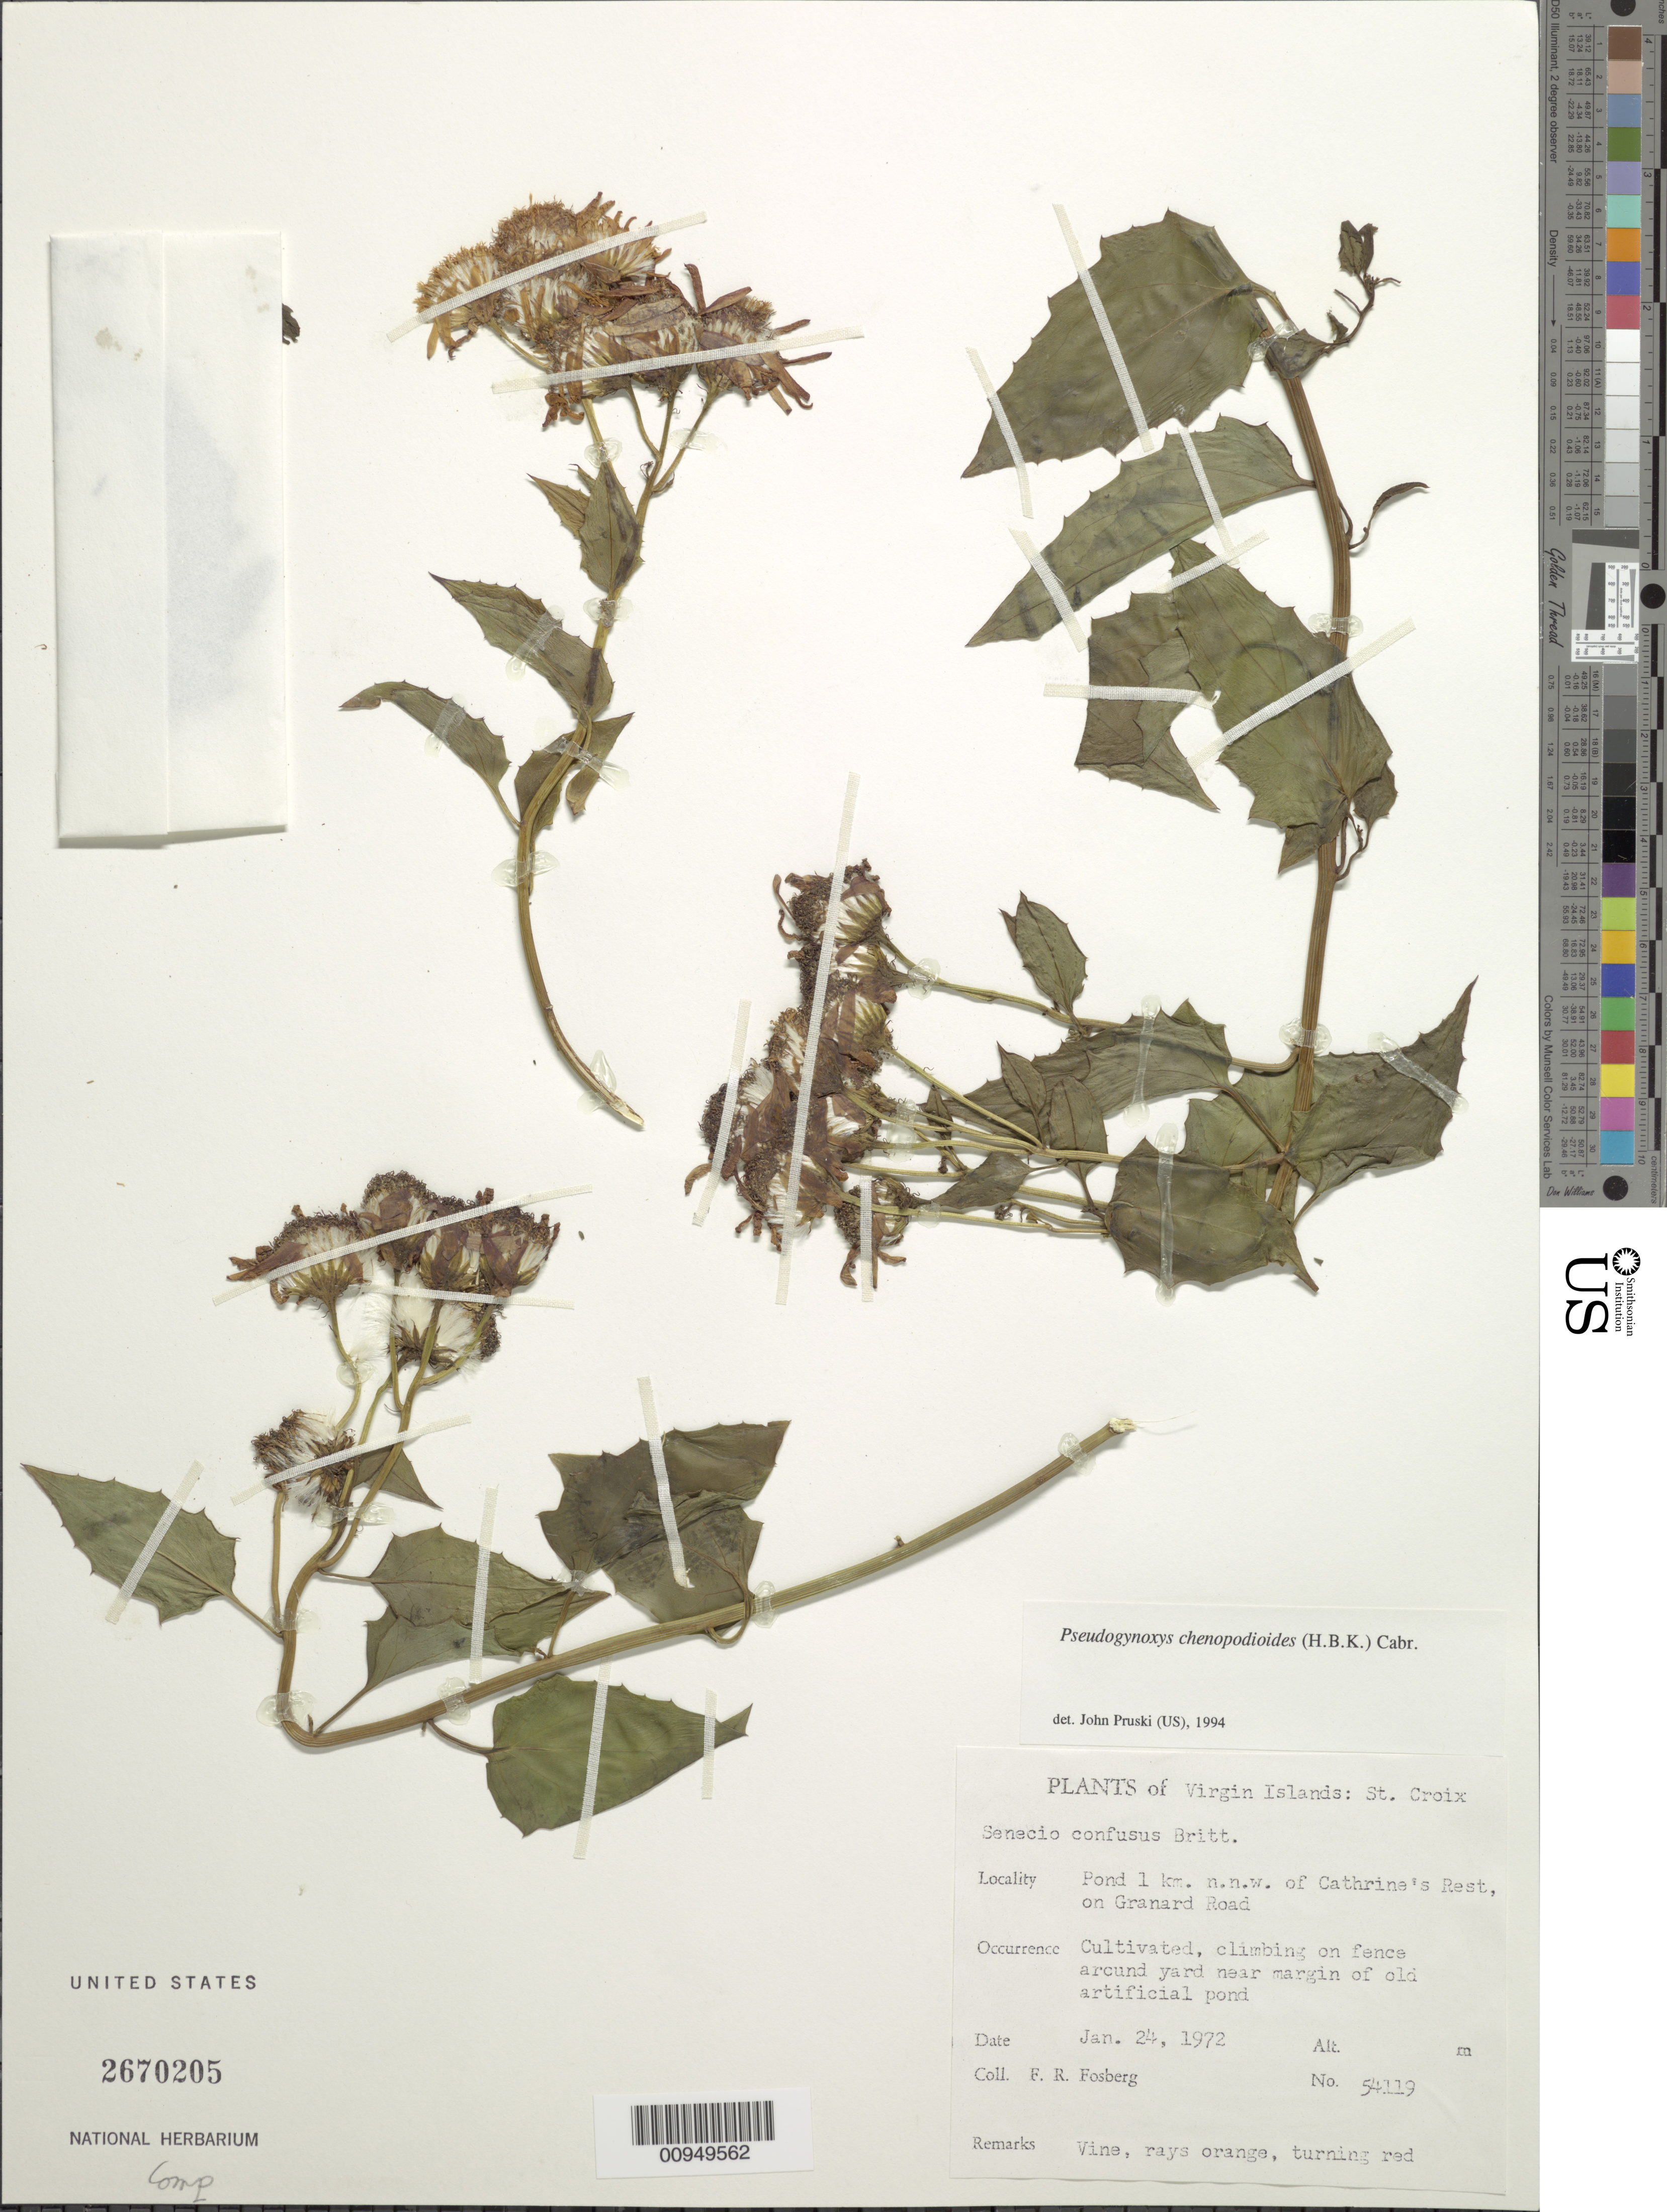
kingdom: Plantae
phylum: Tracheophyta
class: Magnoliopsida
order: Asterales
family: Asteraceae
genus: Pseudogynoxys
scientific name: Pseudogynoxys chenopodioides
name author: (Kunth) Cabrera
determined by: Pruski, J. F.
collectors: F. R. Fosberg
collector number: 54119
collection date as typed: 24 Jan 1972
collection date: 1972-01-24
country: U.S. Virgin Islands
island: St. Croix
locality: Pond 1 km NNW of Catherine's Rest., on Granard Road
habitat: Climbing on fence around yard near margin of old artificial pond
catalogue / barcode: US 2670205